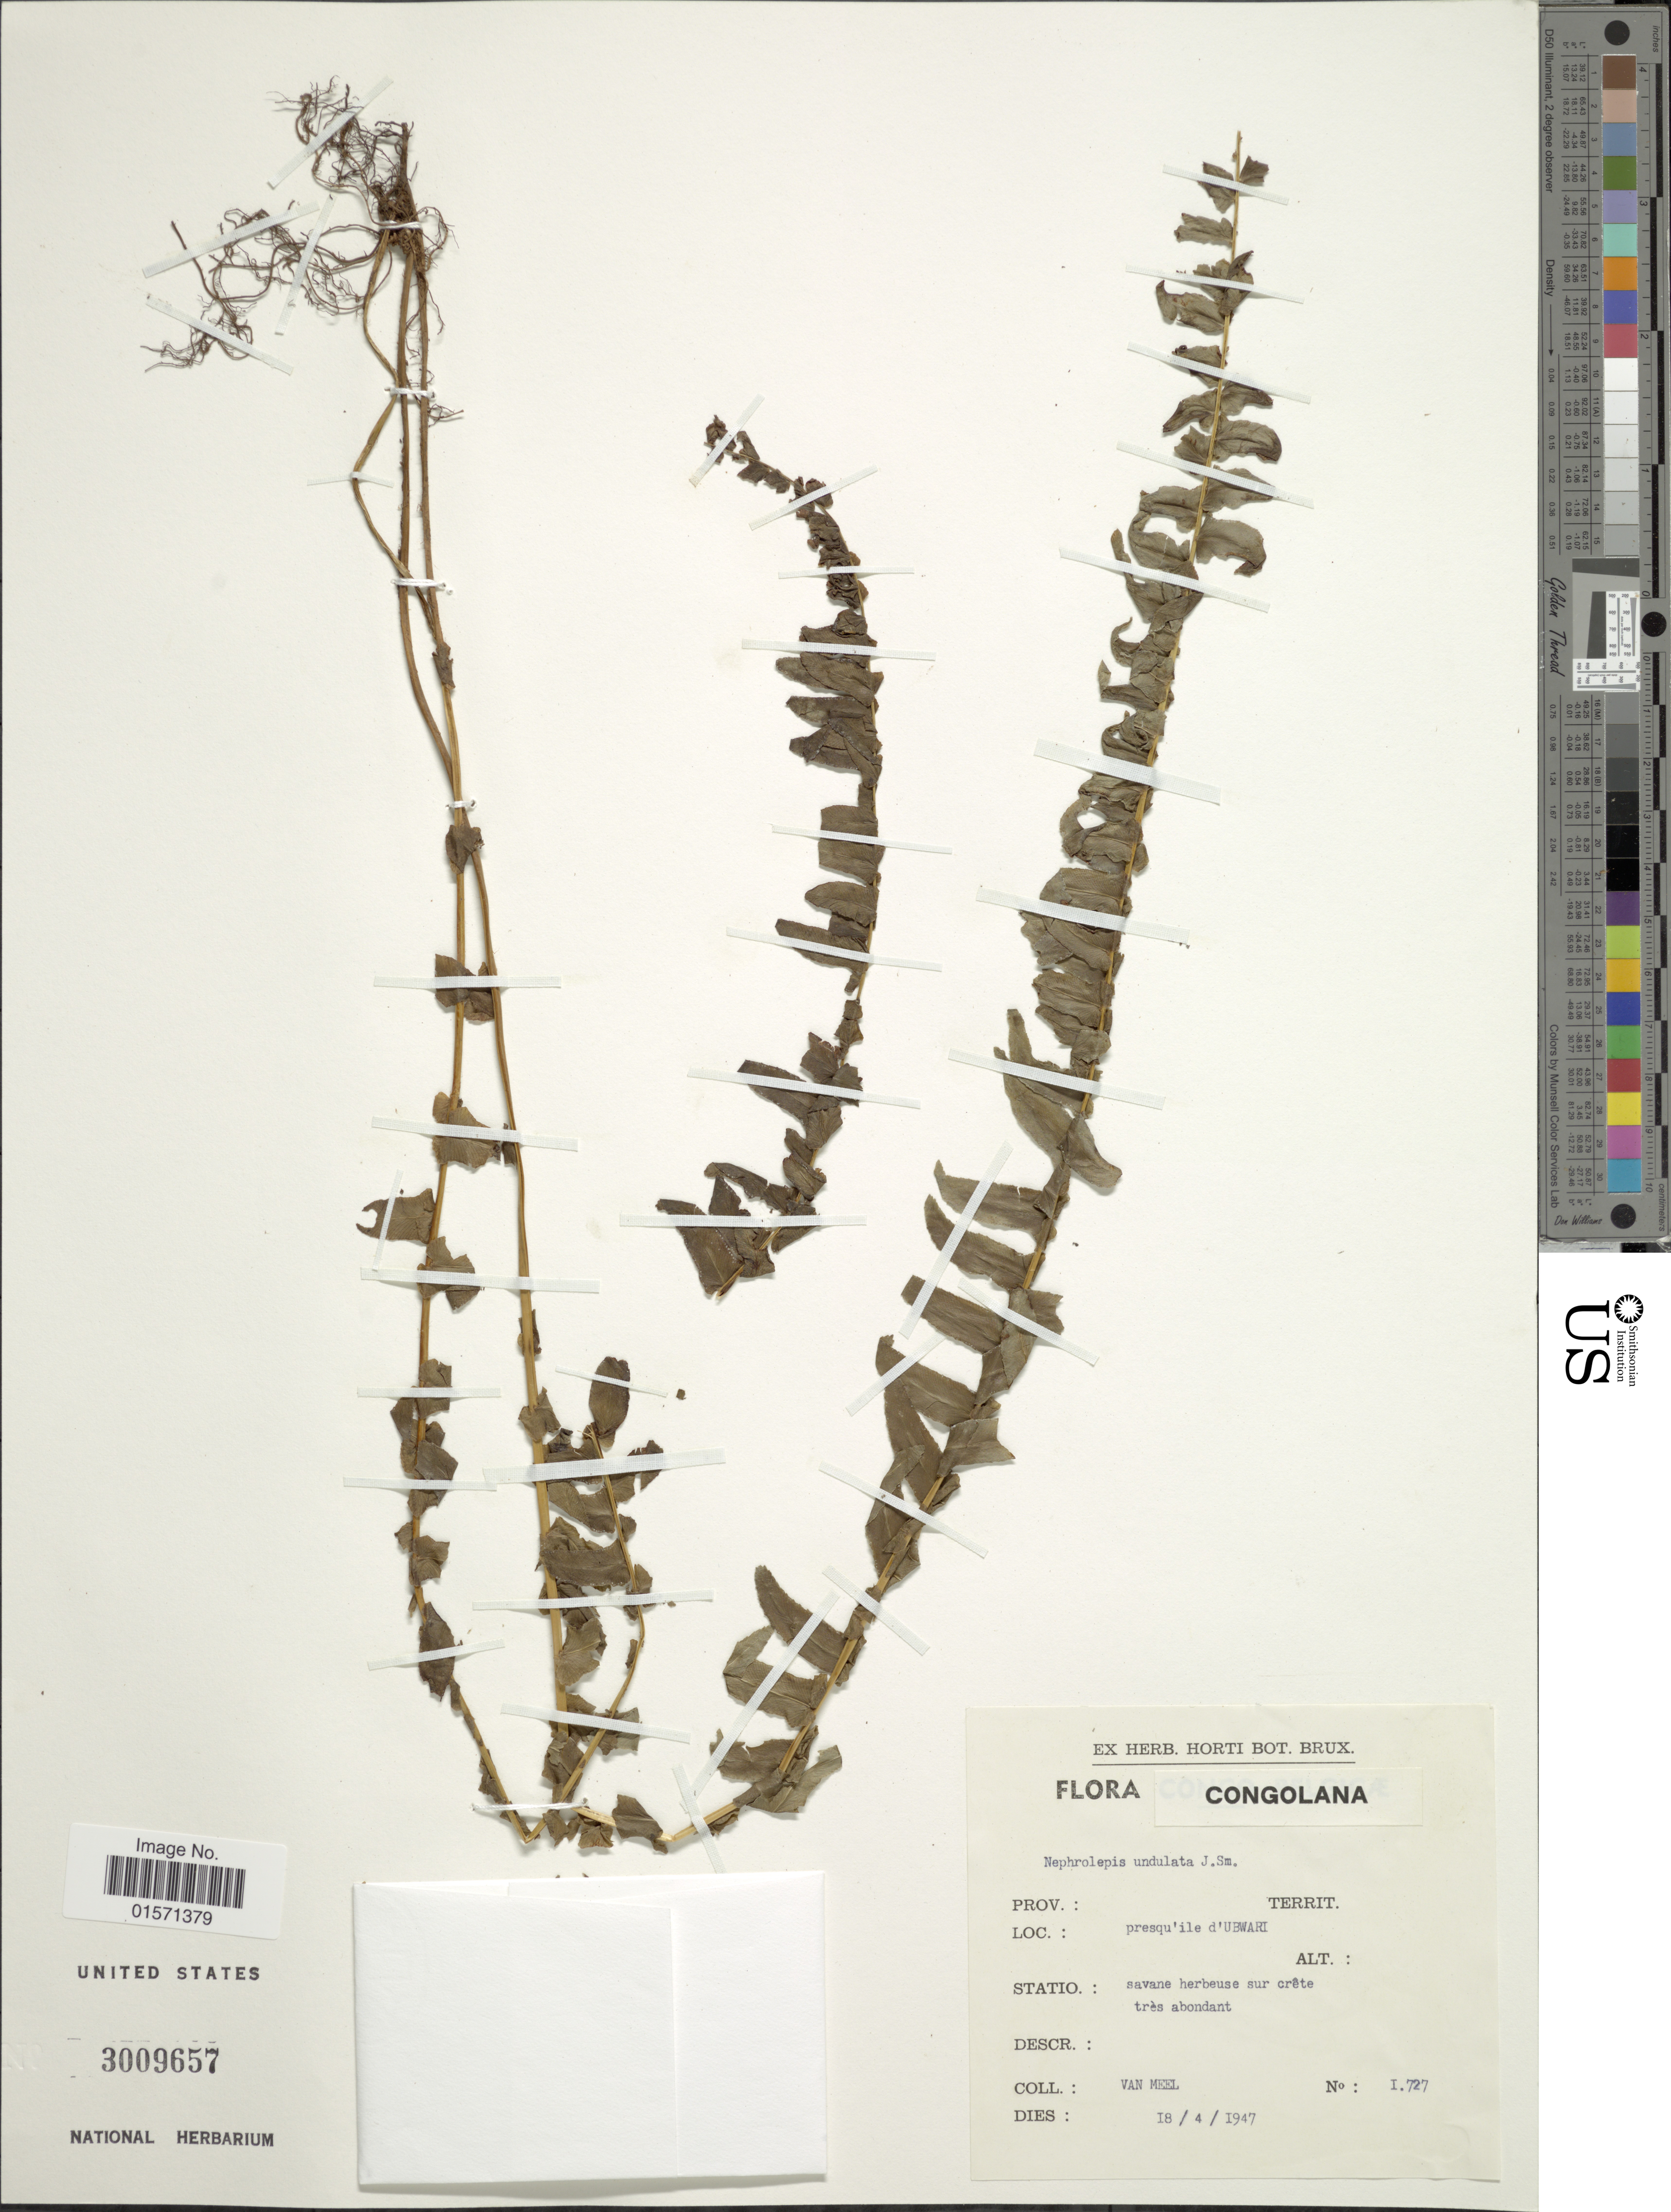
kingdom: Plantae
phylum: Tracheophyta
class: Polypodiopsida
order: Polypodiales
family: Nephrolepidaceae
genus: Nephrolepis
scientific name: Nephrolepis undulata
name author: J. Sm.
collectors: Van Meel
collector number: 1727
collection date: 1947-04-18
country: Congo, Democratic Republic of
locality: Presqu' ile d'Ubwari. Savane herbeuse sur crete tres abondant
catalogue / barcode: US 3009657